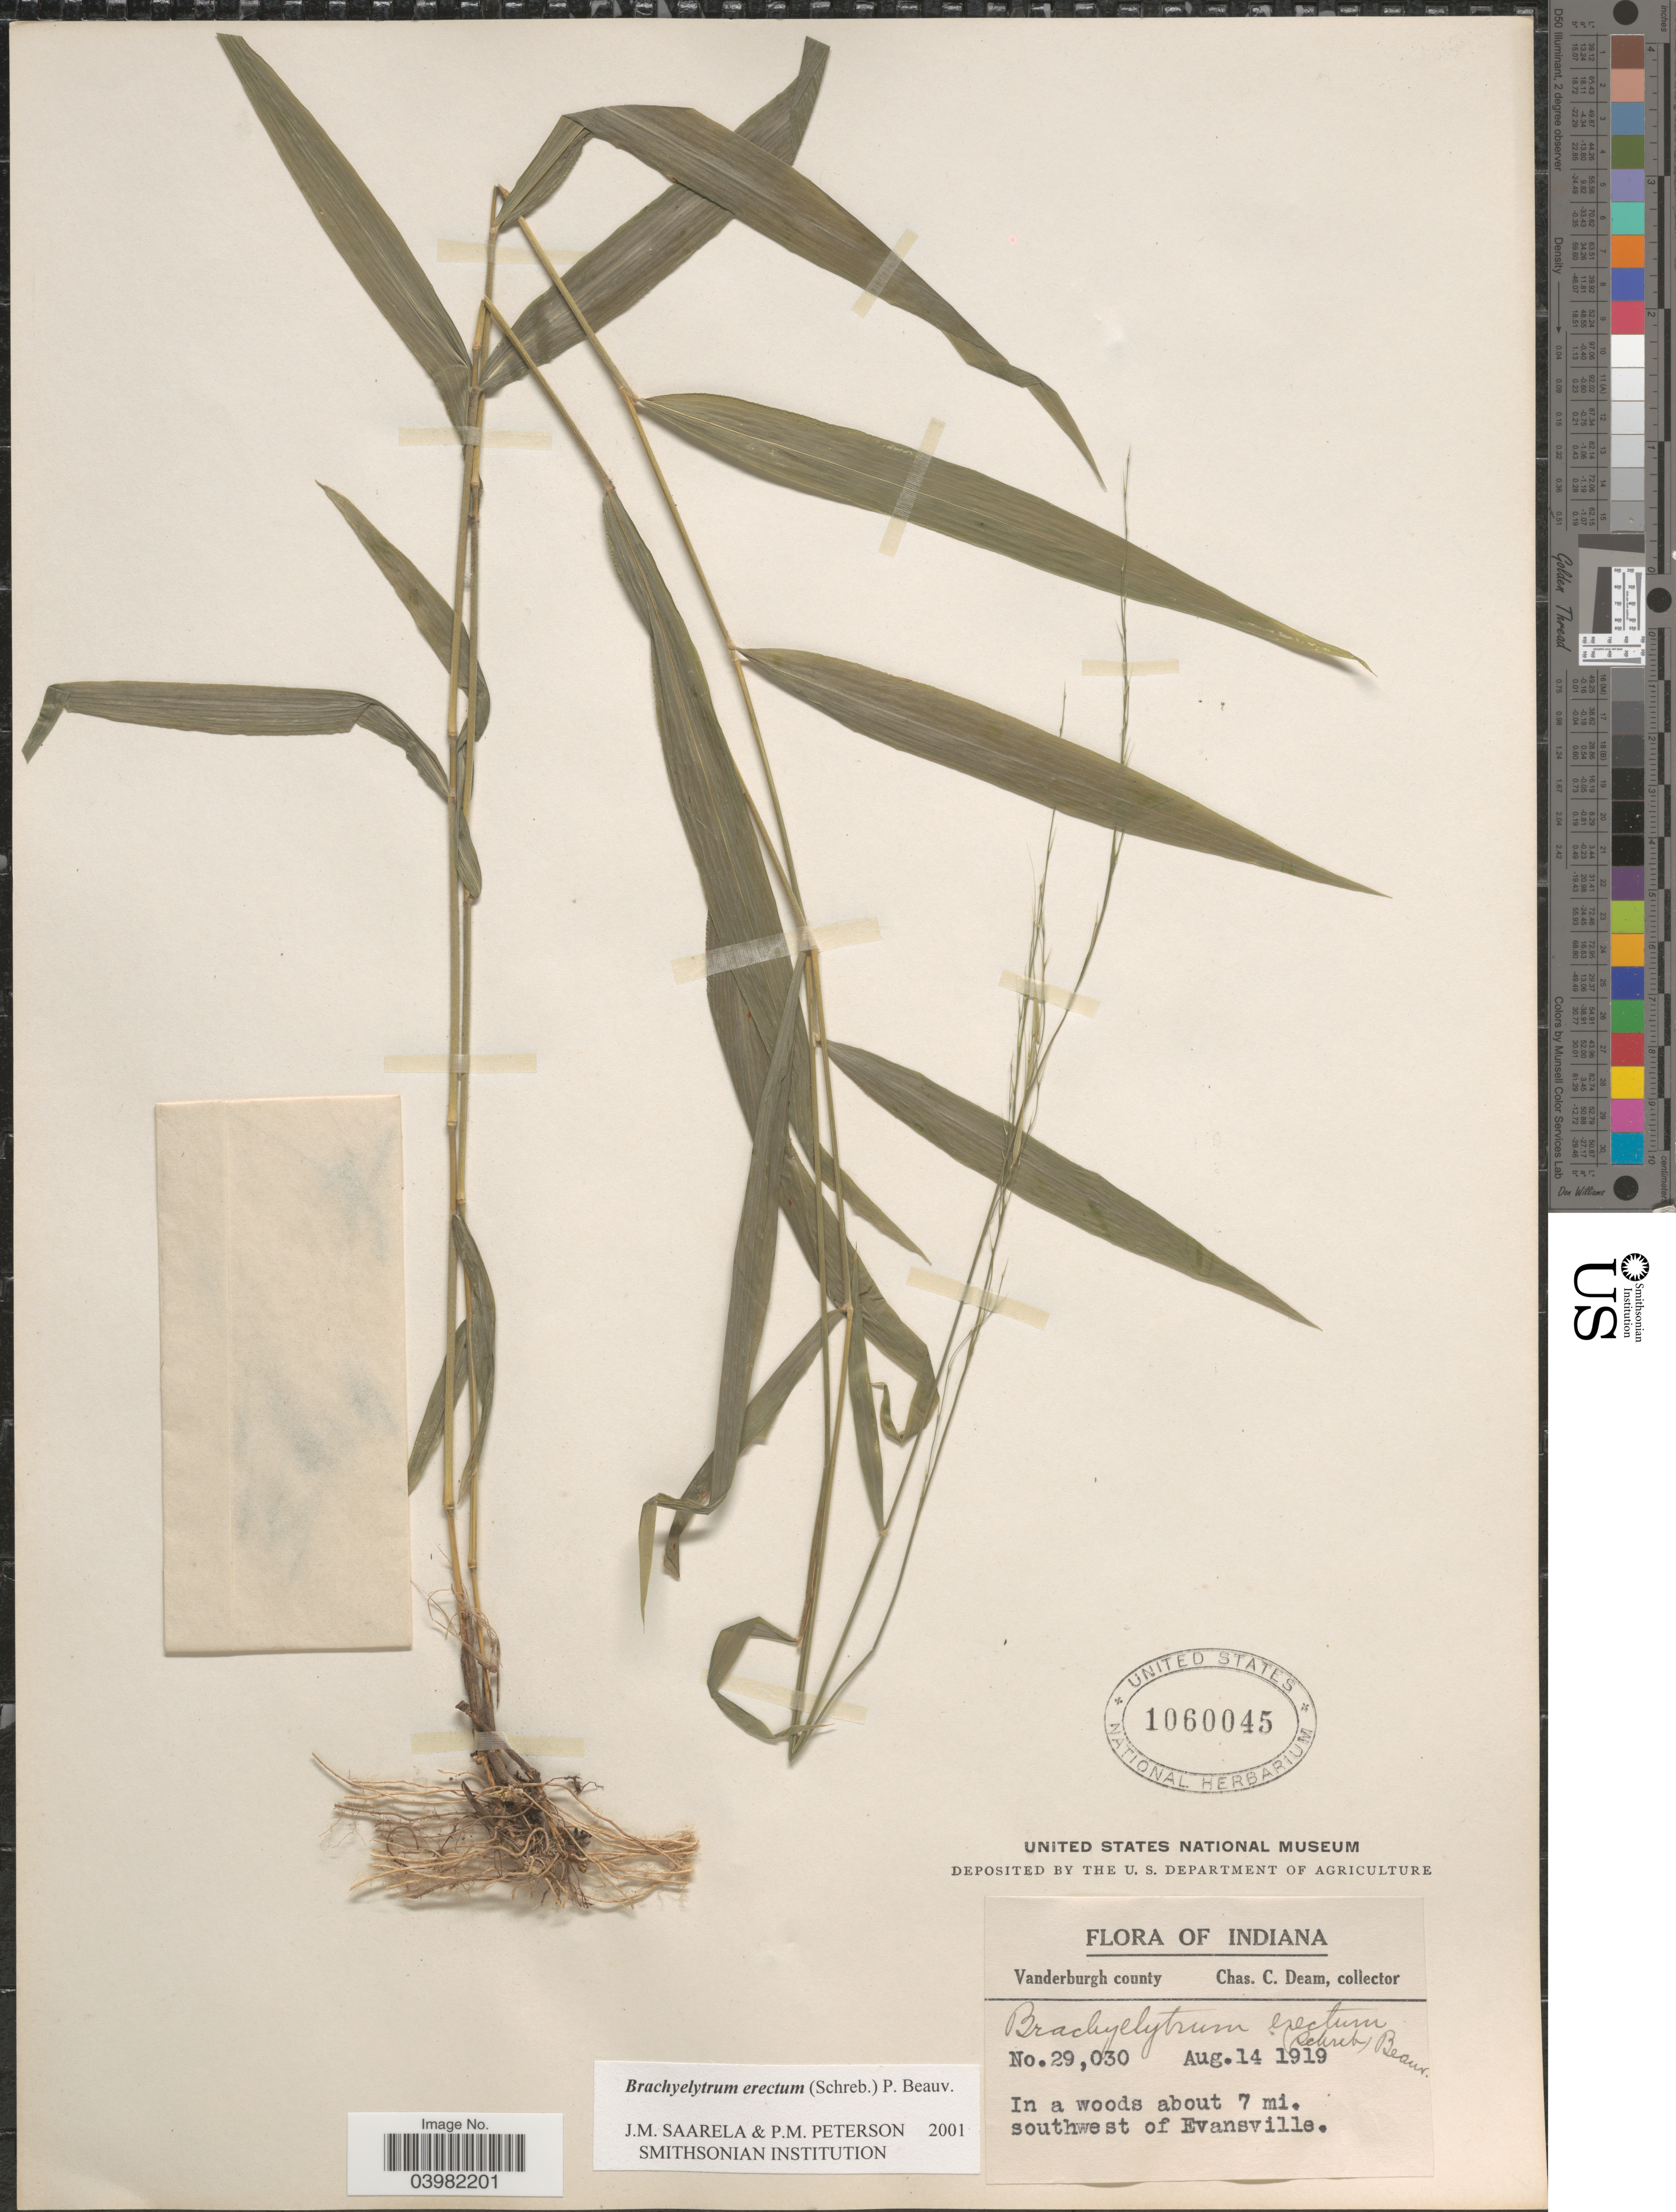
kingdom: Plantae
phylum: Tracheophyta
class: Liliopsida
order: Poales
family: Poaceae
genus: Brachyelytrum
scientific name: Brachyelytrum erectum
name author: (Schreb.) P. Beauv.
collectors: C. C. Deam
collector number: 29030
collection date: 1919-08-14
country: United States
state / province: Indiana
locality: Vanderburgh county. About 7 mi. southwest of Evansville.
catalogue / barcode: US 1060045